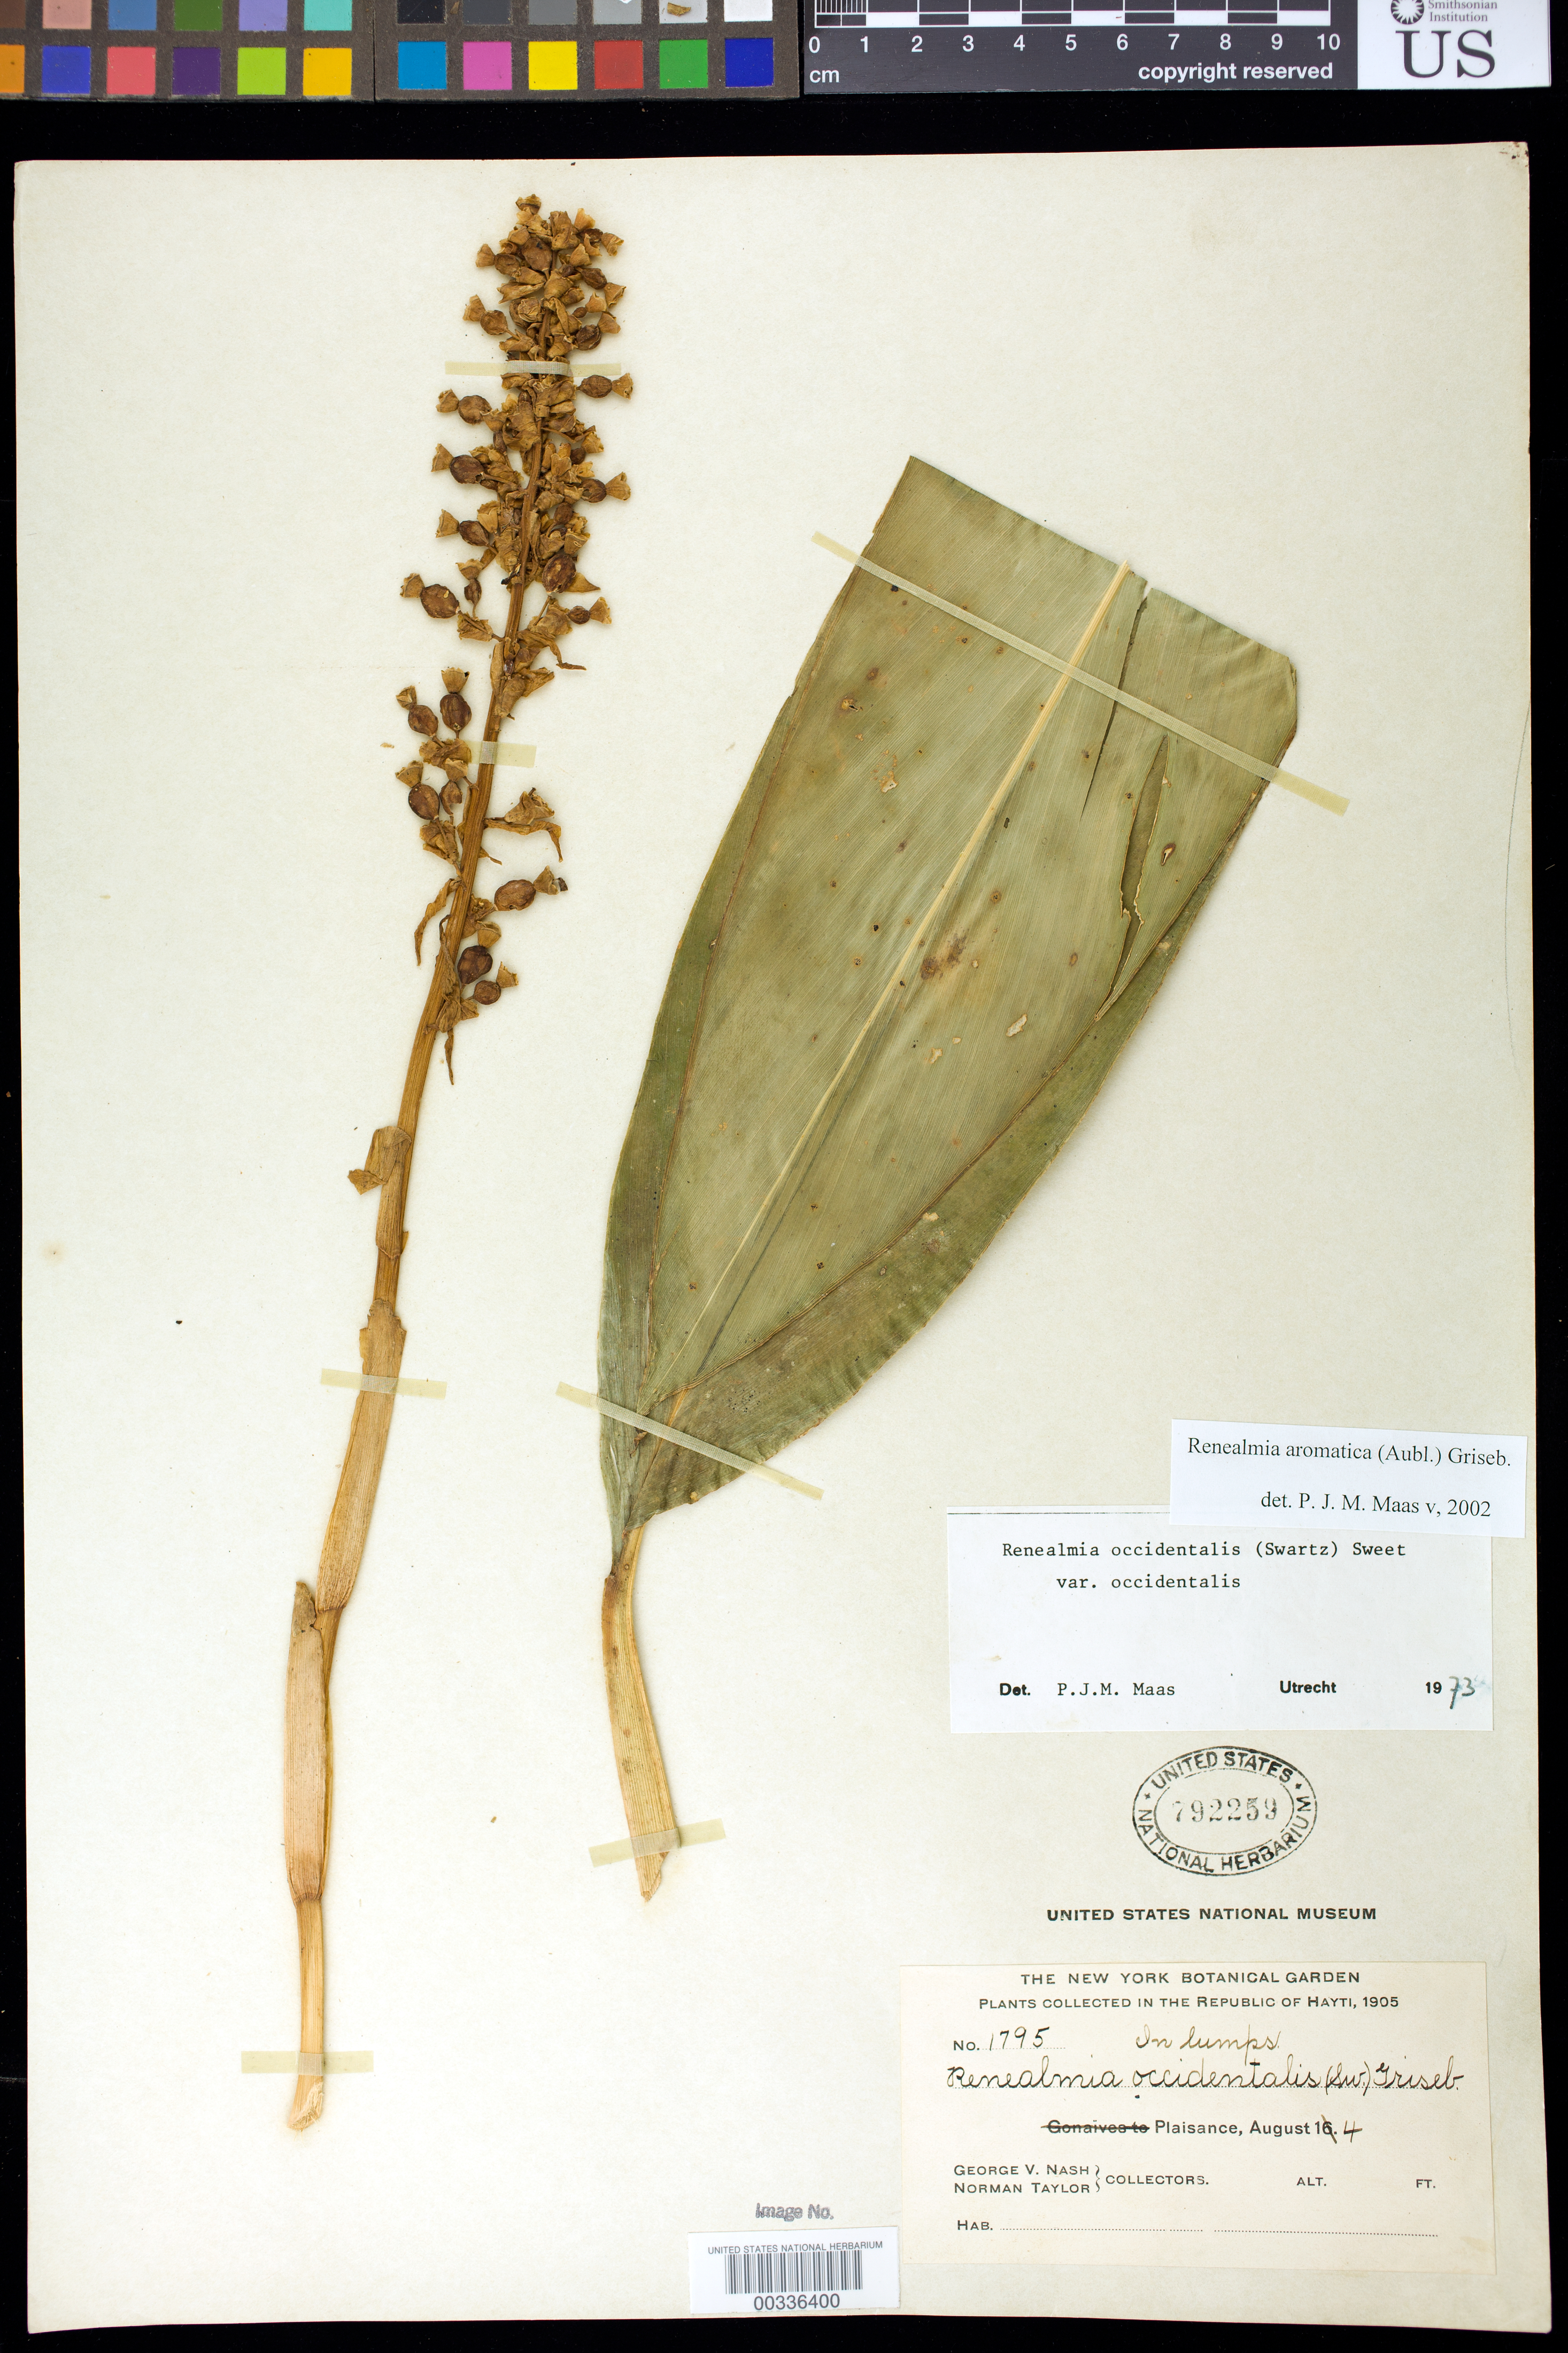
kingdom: Plantae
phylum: Tracheophyta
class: Liliopsida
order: Zingiberales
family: Zingiberaceae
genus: Renealmia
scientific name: Renealmia aromatica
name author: (Aubl.) Griseb.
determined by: Maas, Paul J. M.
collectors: G. V. Nash & N. Taylor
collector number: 1795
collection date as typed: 14 Aug 1905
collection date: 1905-08-14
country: Haiti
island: Hispaniola Island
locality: Republic of hayti, plaisance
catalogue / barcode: US 792259